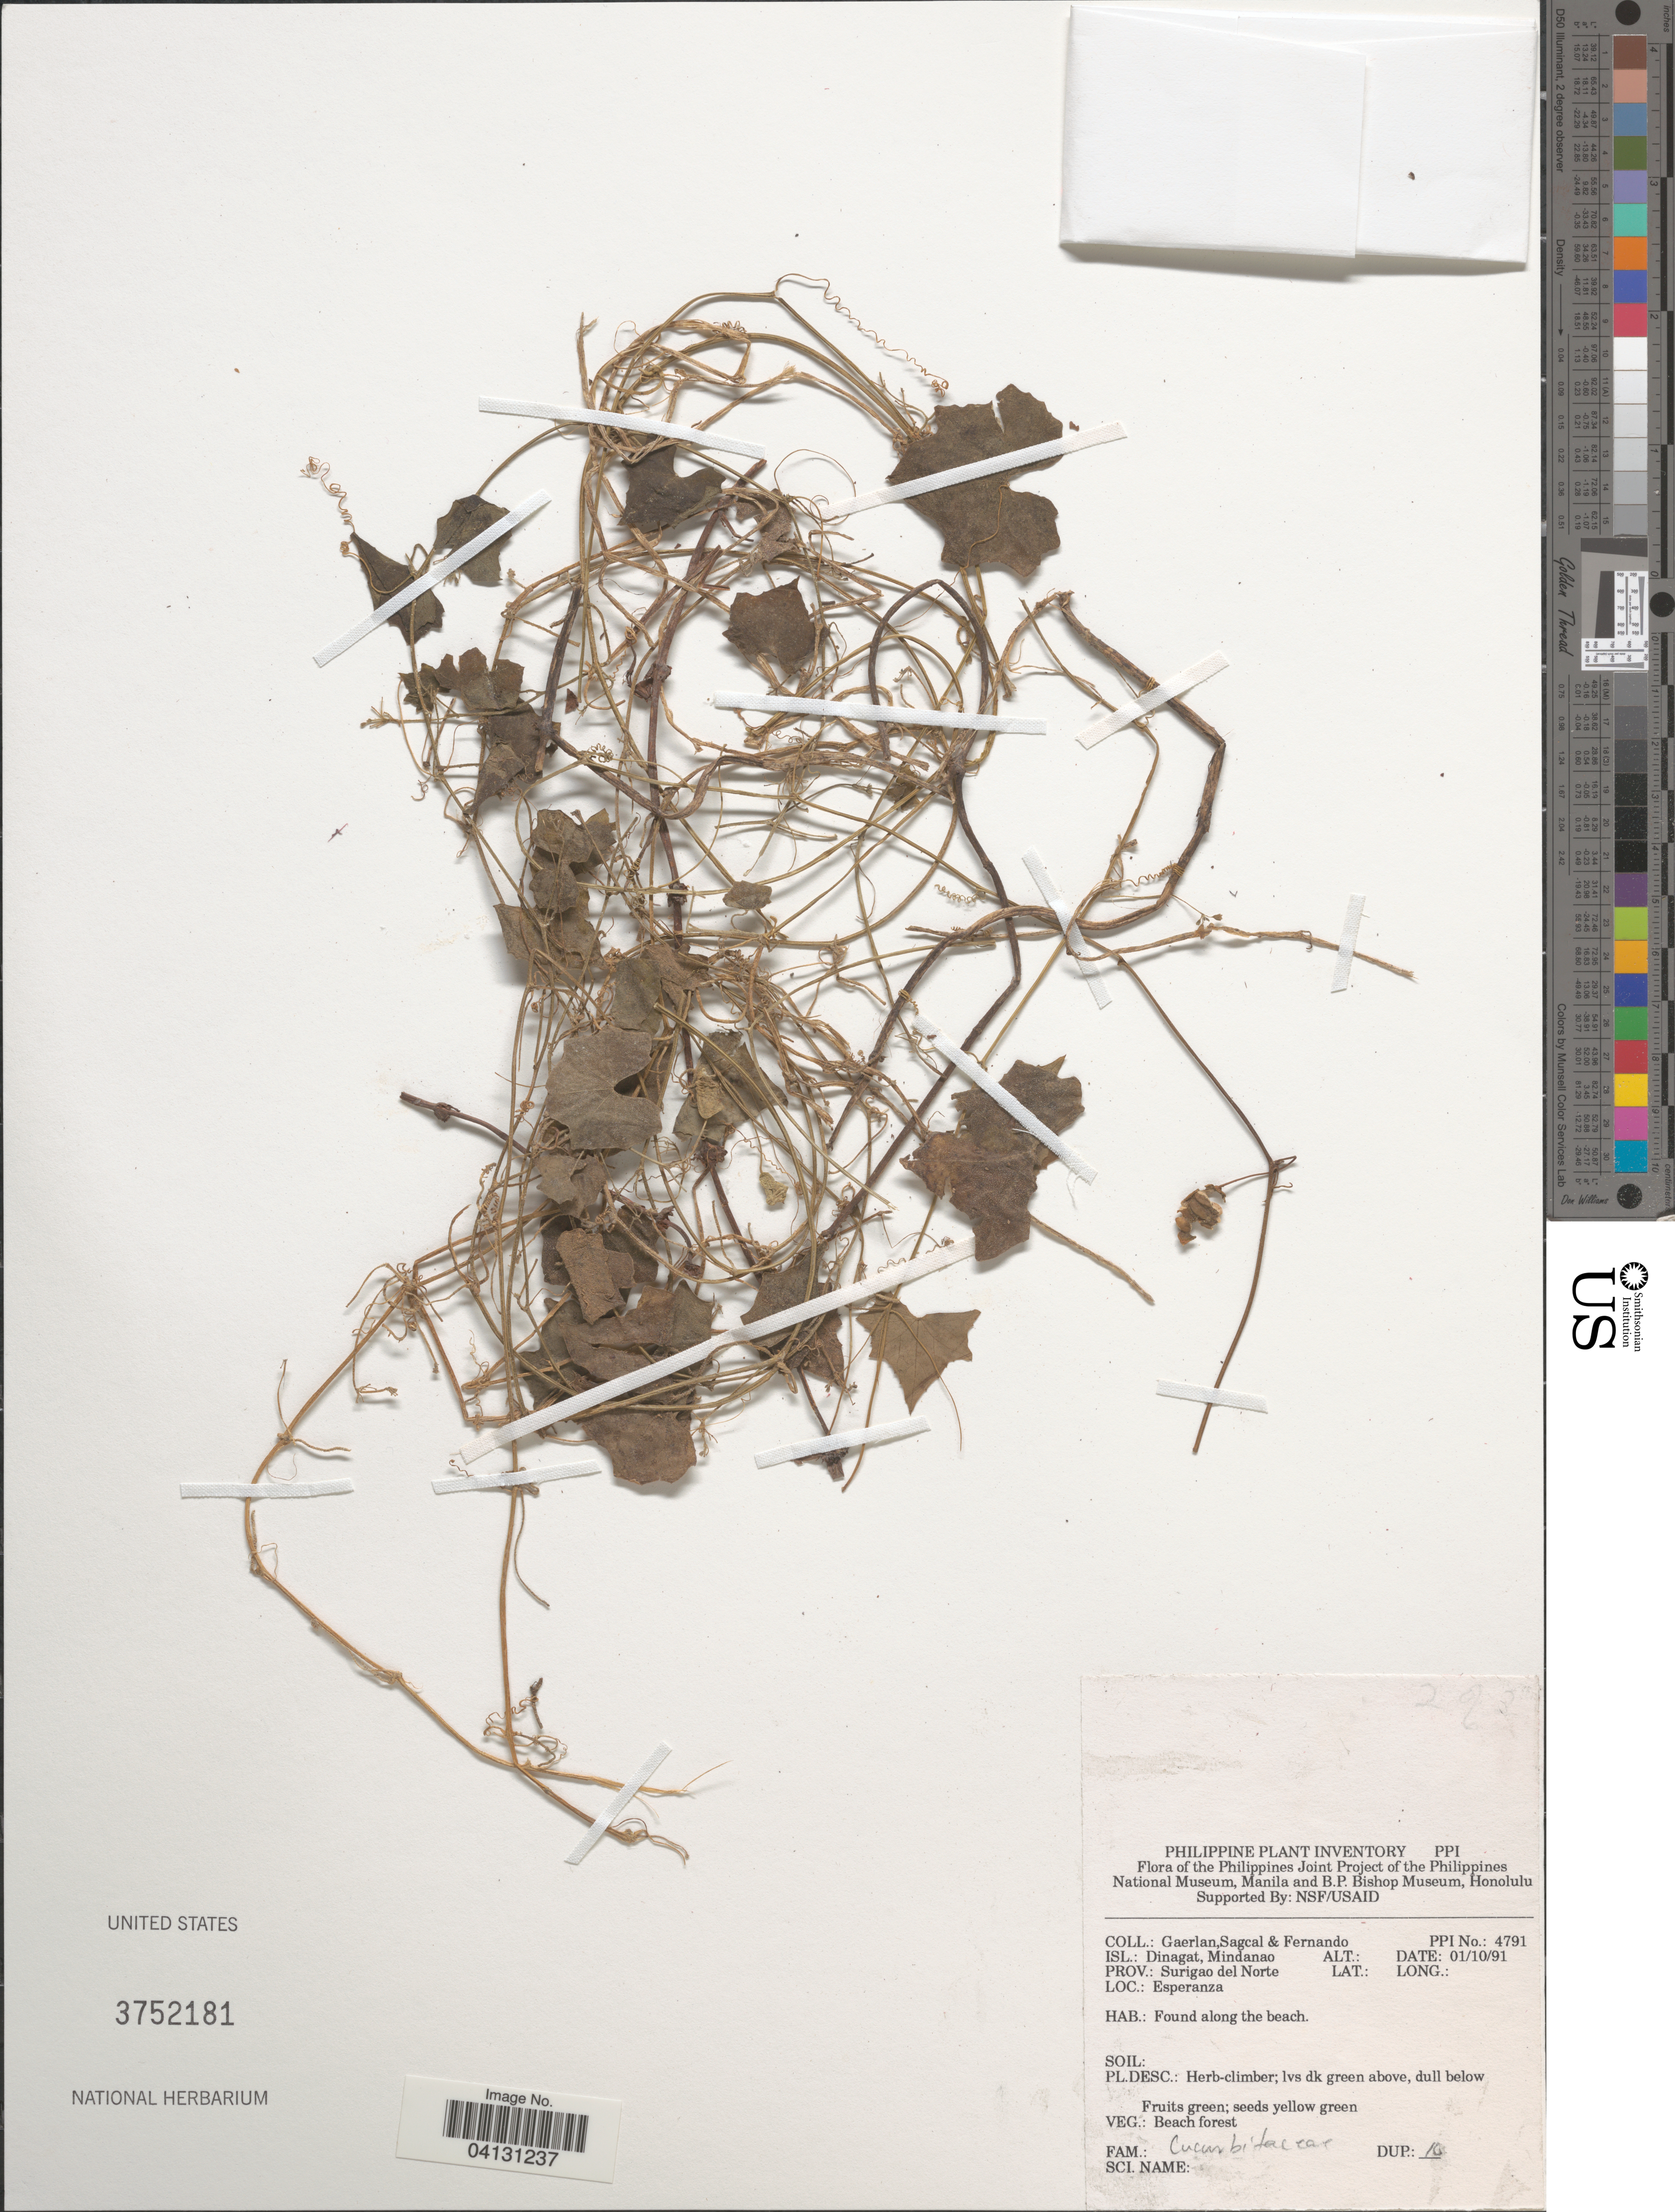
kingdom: Plantae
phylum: Tracheophyta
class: Magnoliopsida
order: Cucurbitales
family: Cucurbitaceae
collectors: Gaerlan, E. Sagcal & -- Fernando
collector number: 4791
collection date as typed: Transcribed d/m/y: 1/10/91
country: Philippines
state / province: Caraga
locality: Isl.: Dinagat, Mindanao. Prov.: Surigao del Borte. Esperanza.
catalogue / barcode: US 3752181